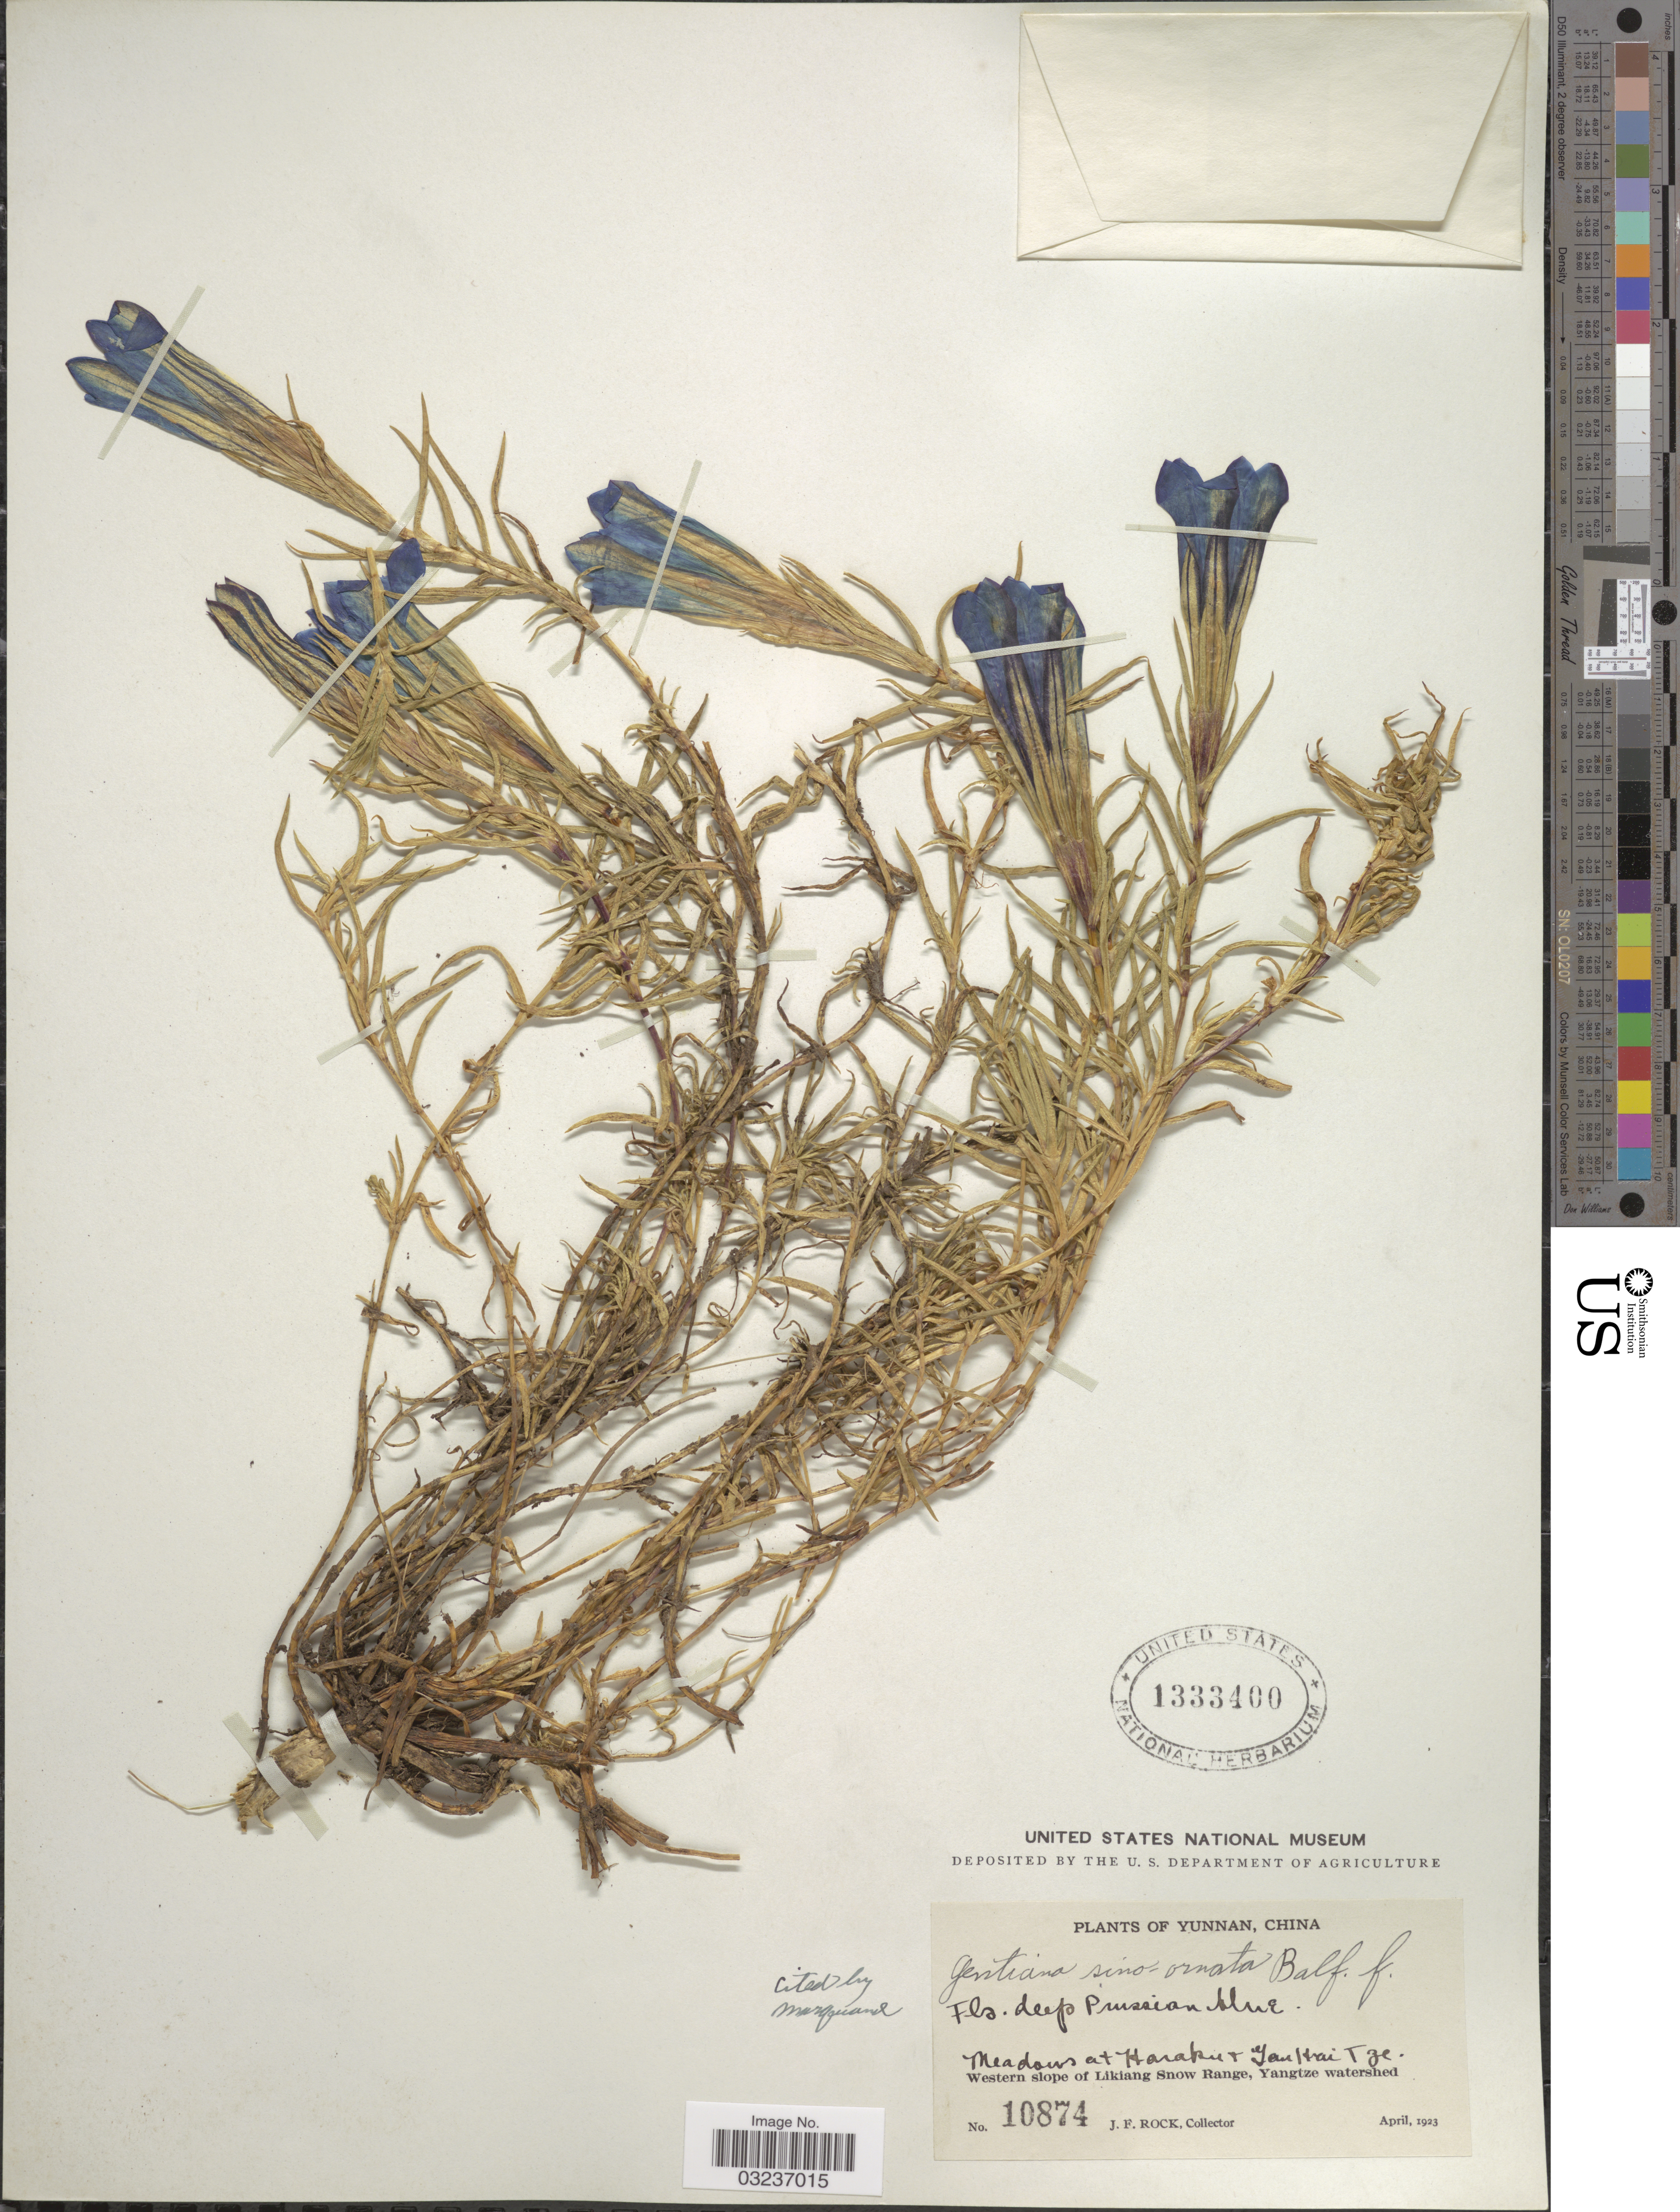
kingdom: Plantae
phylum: Tracheophyta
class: Magnoliopsida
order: Gentianales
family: Gentianaceae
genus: Gentiana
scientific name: Gentiana sino-ornata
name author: Balf. f.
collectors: J. Rock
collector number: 10874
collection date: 1923-04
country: China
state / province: Yunnan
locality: Meadows at Haraku & Yan Hai Tze, Western slope of Likiang Snow Range, Yangtze watershed.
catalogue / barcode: US 1333400